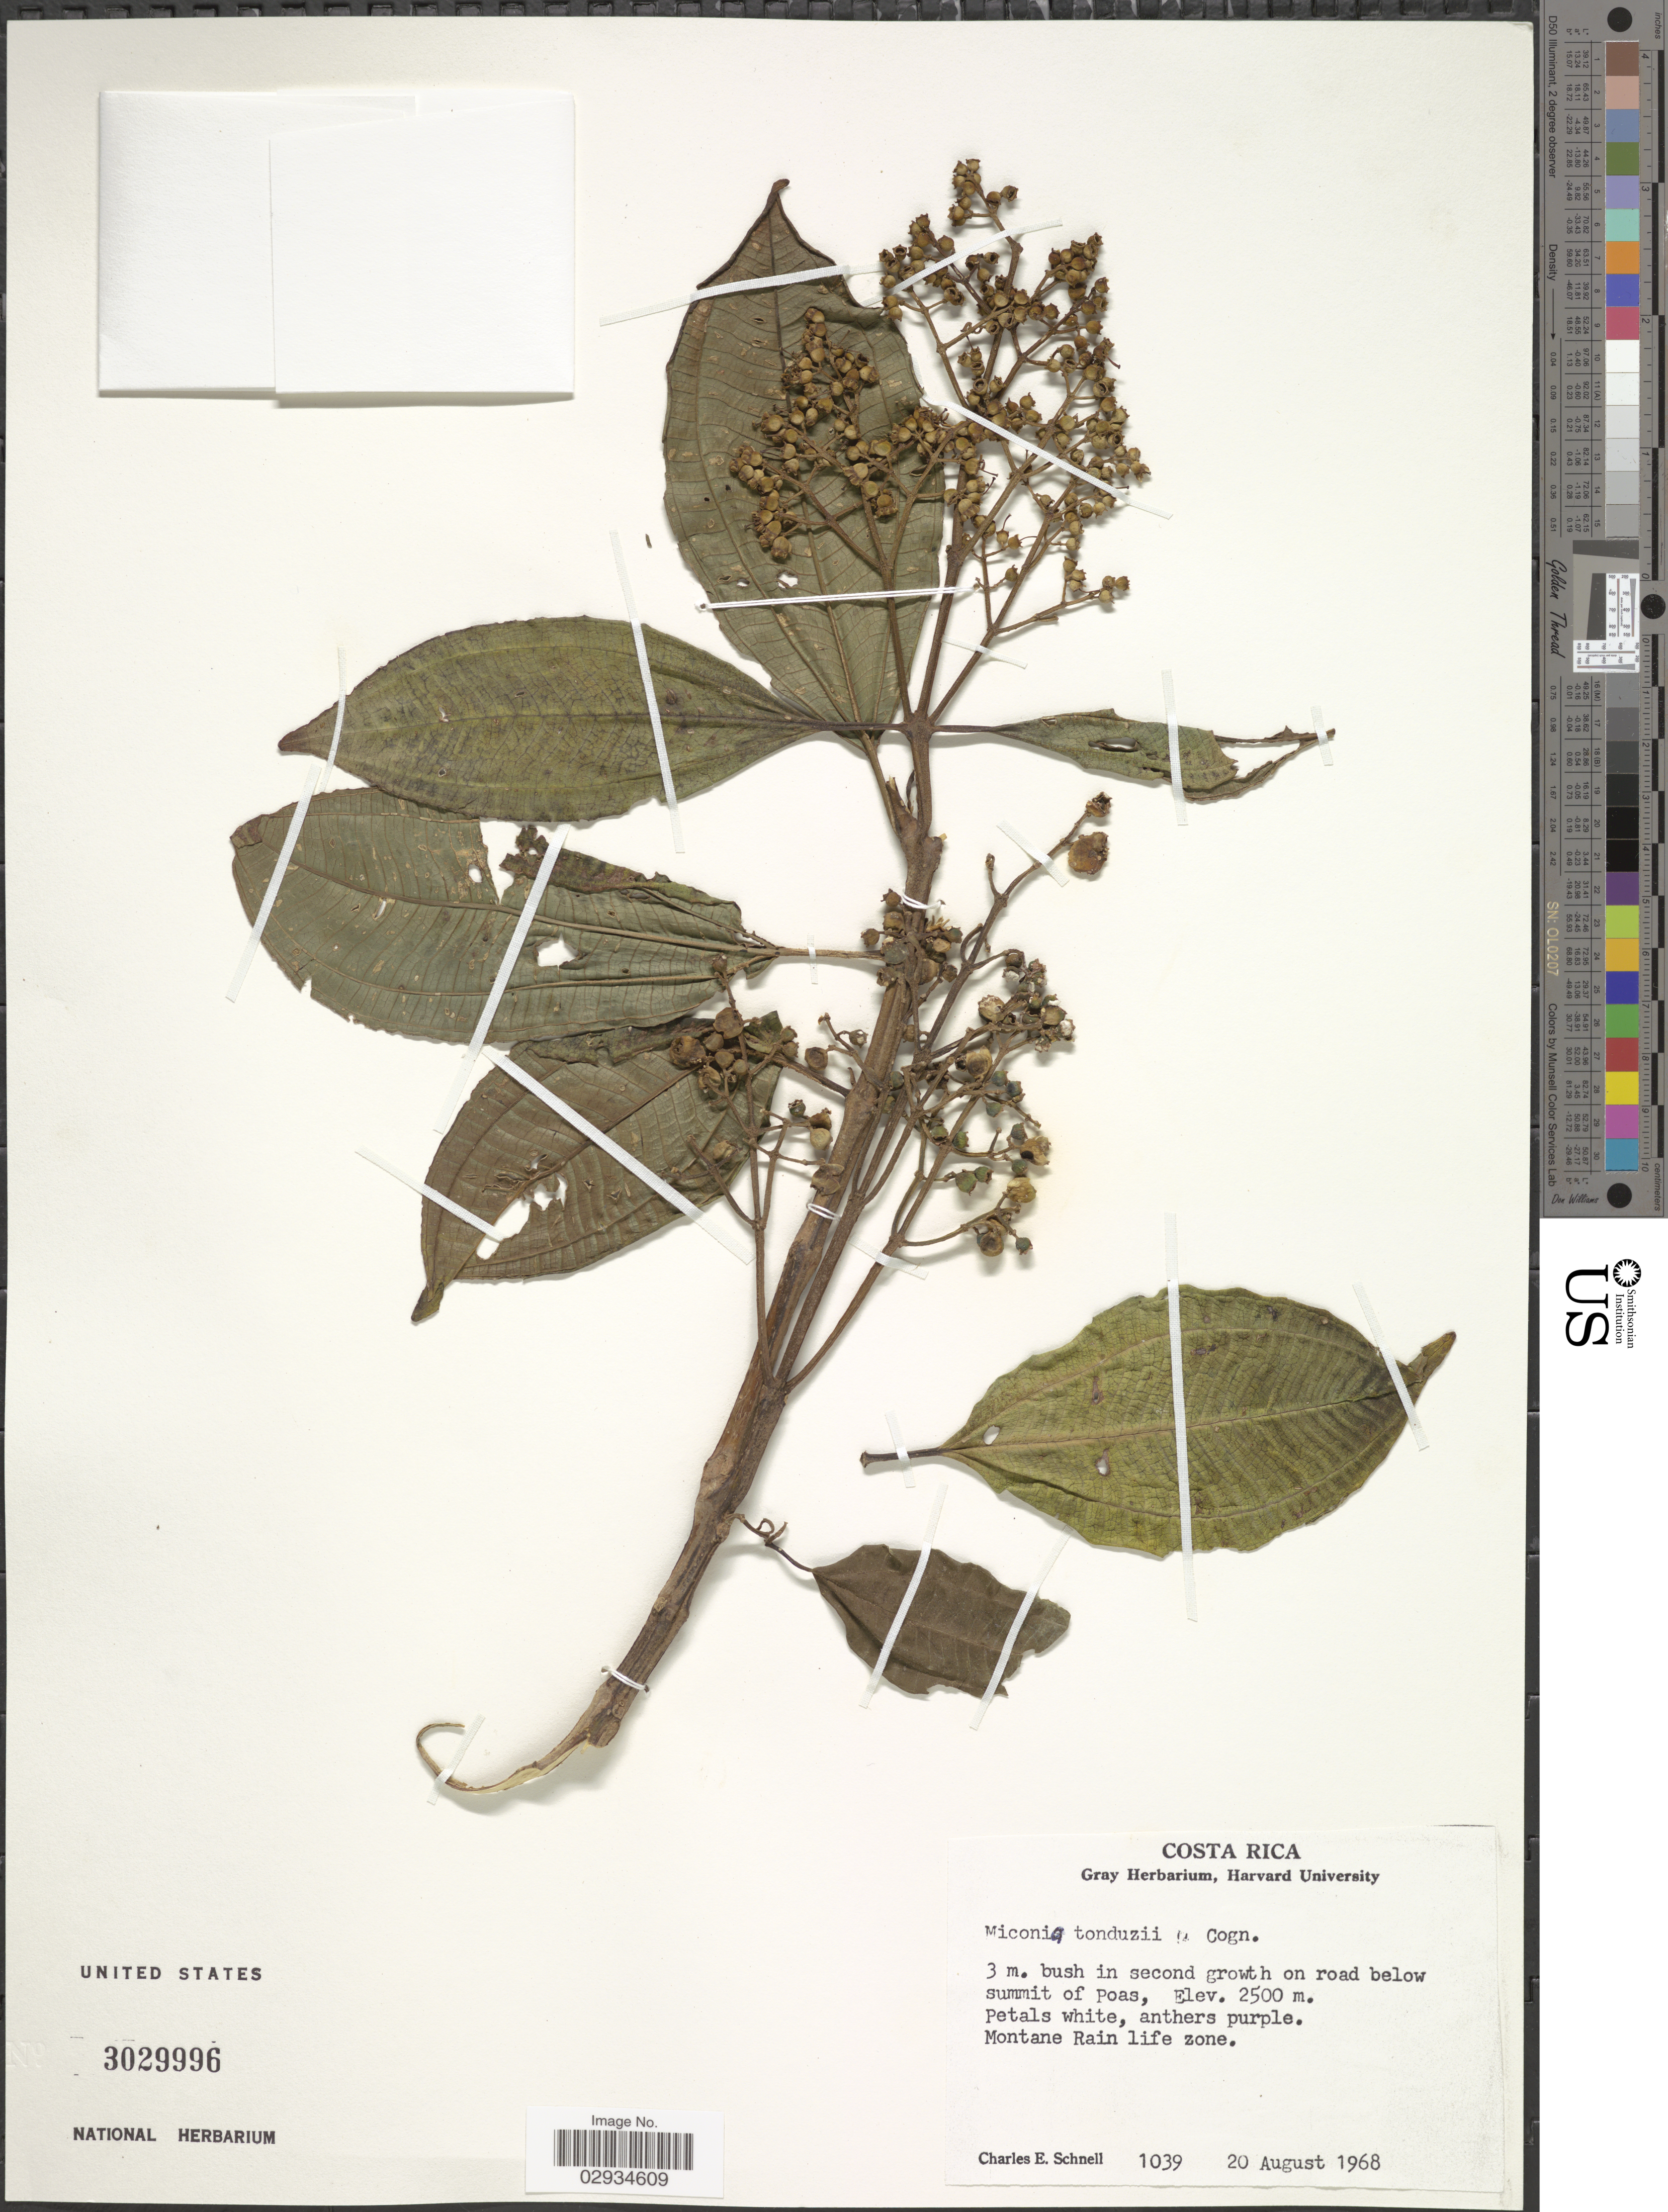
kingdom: Plantae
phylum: Tracheophyta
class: Magnoliopsida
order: Myrtales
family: Melastomataceae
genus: Miconia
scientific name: Miconia tonduzii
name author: Cogn. in A. DC.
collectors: C. Schnell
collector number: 1039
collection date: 1968-08-20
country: Costa Rica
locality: On road below summit of Poas. Montane Rain life zone.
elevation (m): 2500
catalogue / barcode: US 3029996